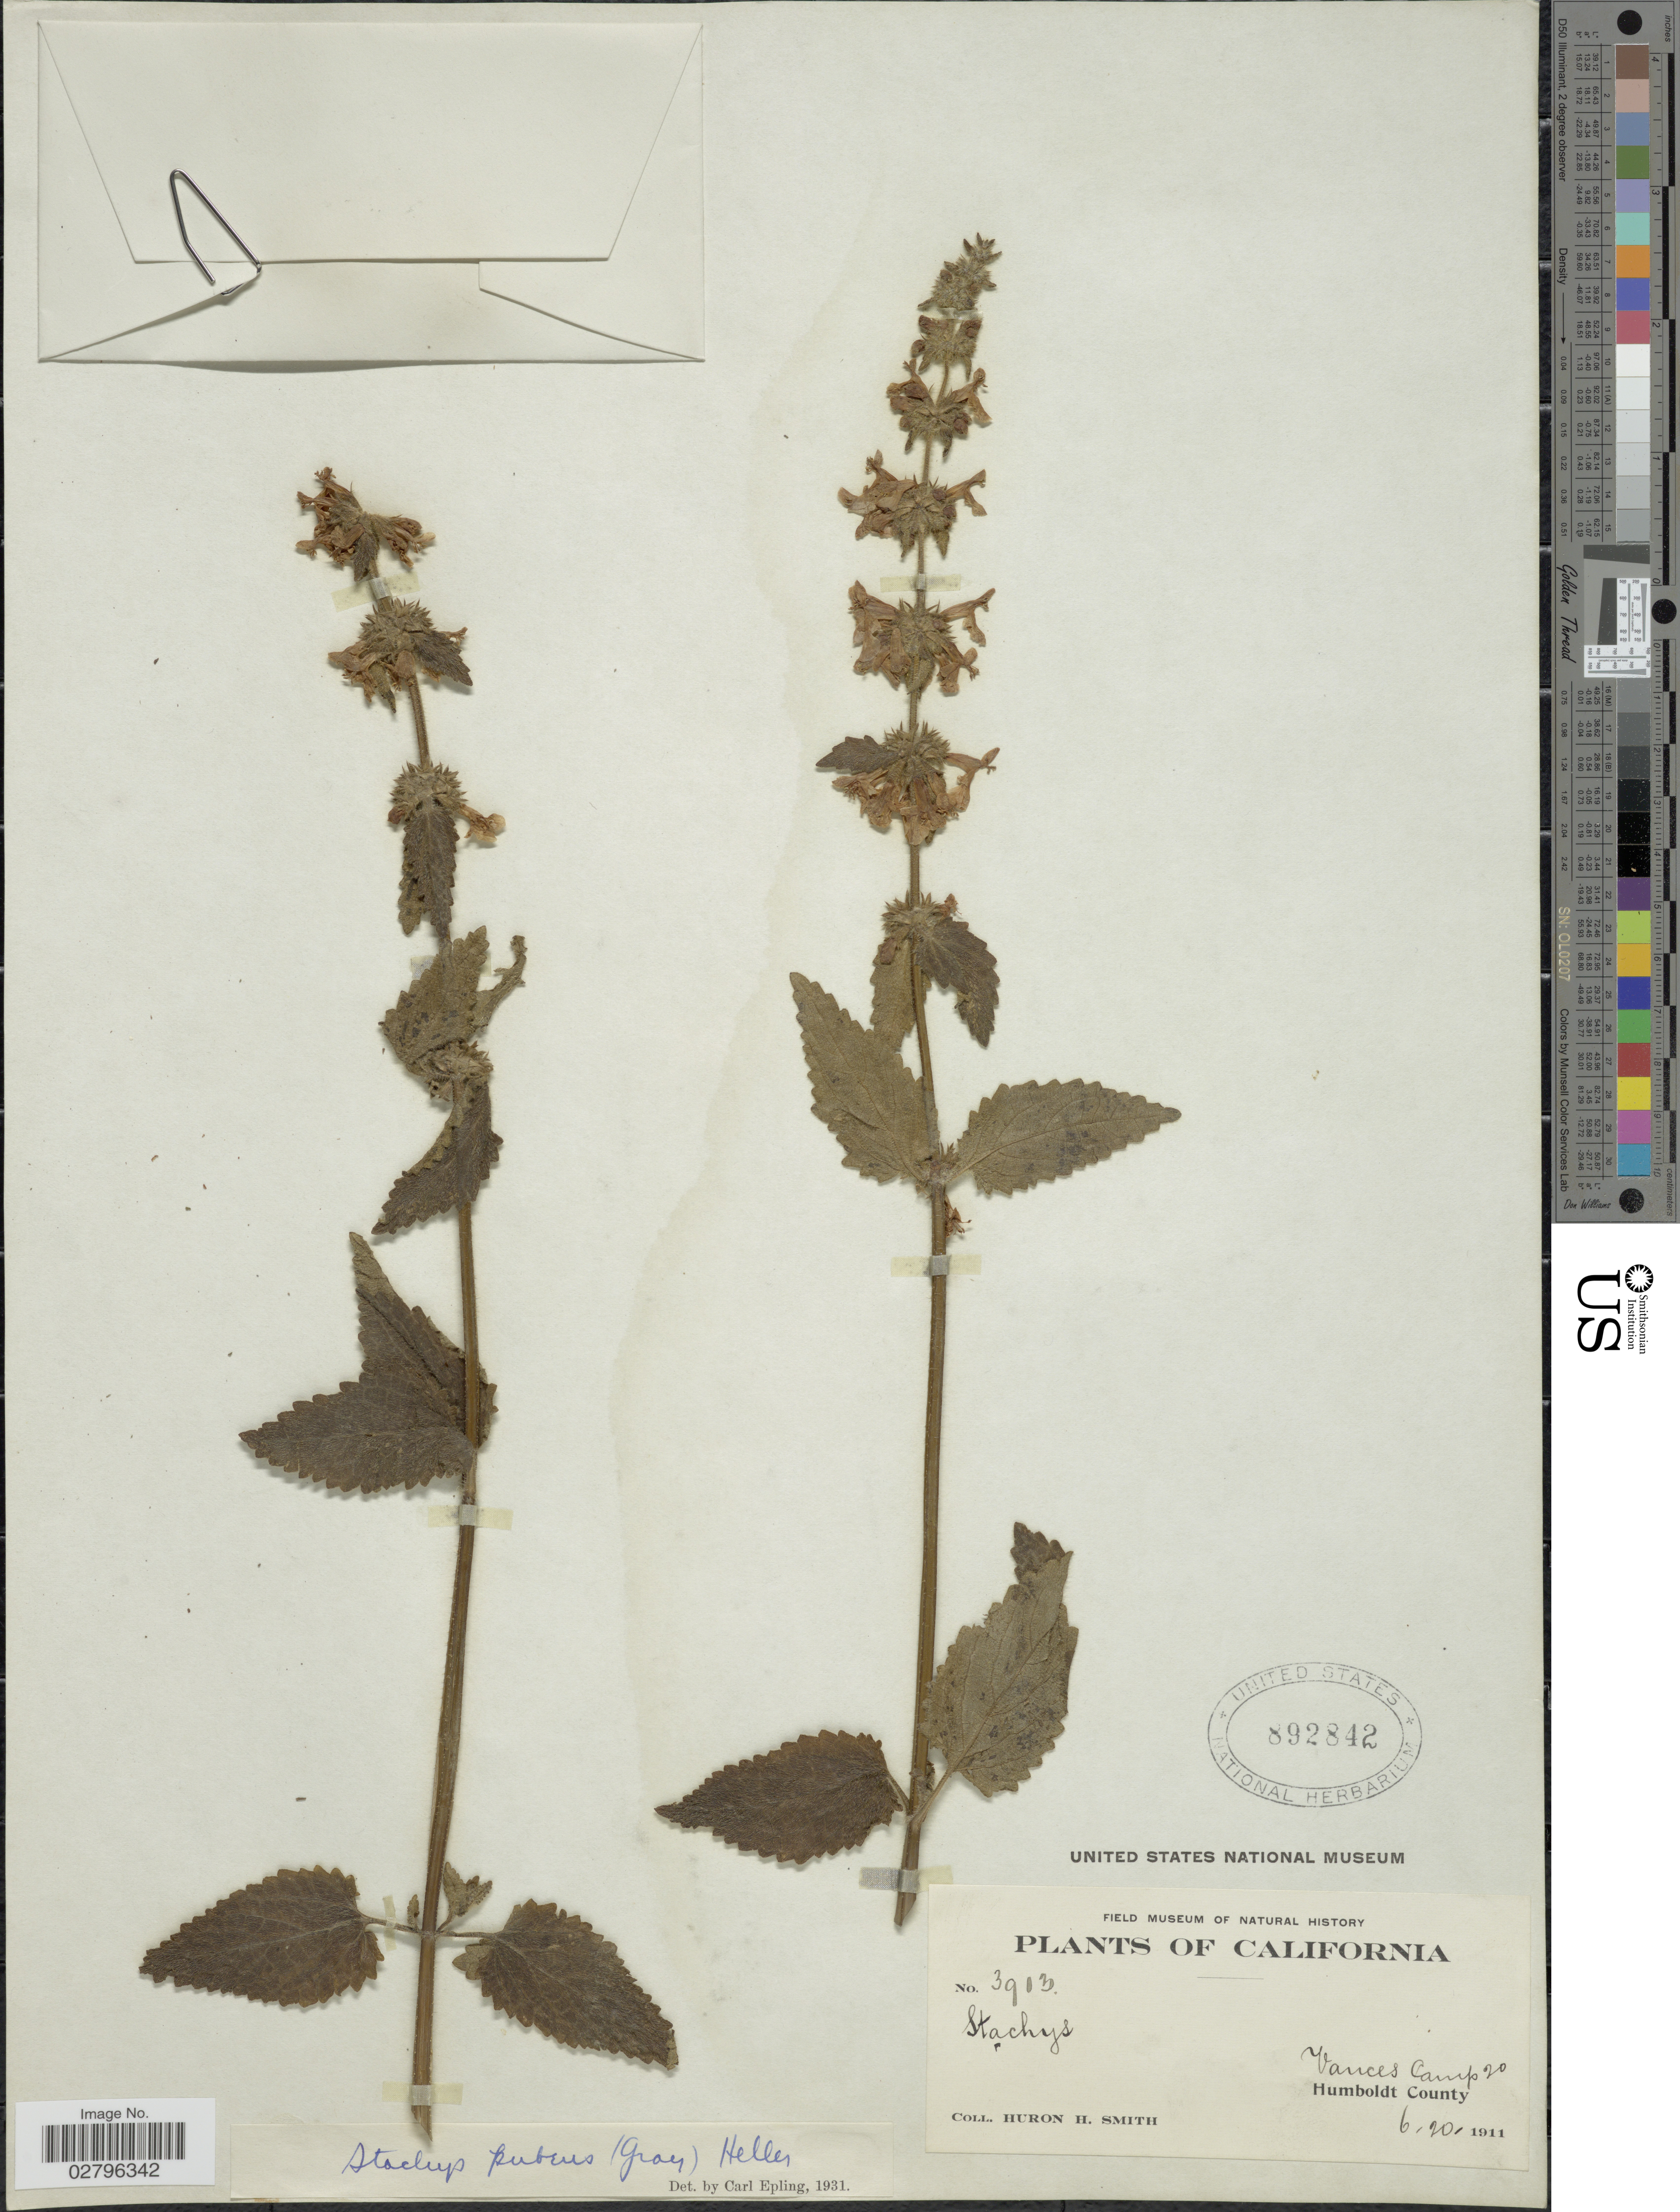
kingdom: Plantae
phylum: Tracheophyta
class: Magnoliopsida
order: Lamiales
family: Lamiaceae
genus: Stachys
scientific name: Stachys mexicana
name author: Benth.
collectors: Huron H. Smith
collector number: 3913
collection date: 1911-06-20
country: United States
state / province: California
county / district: Humboldt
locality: Vances Camp 20. Humboldt County.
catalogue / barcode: US 892842